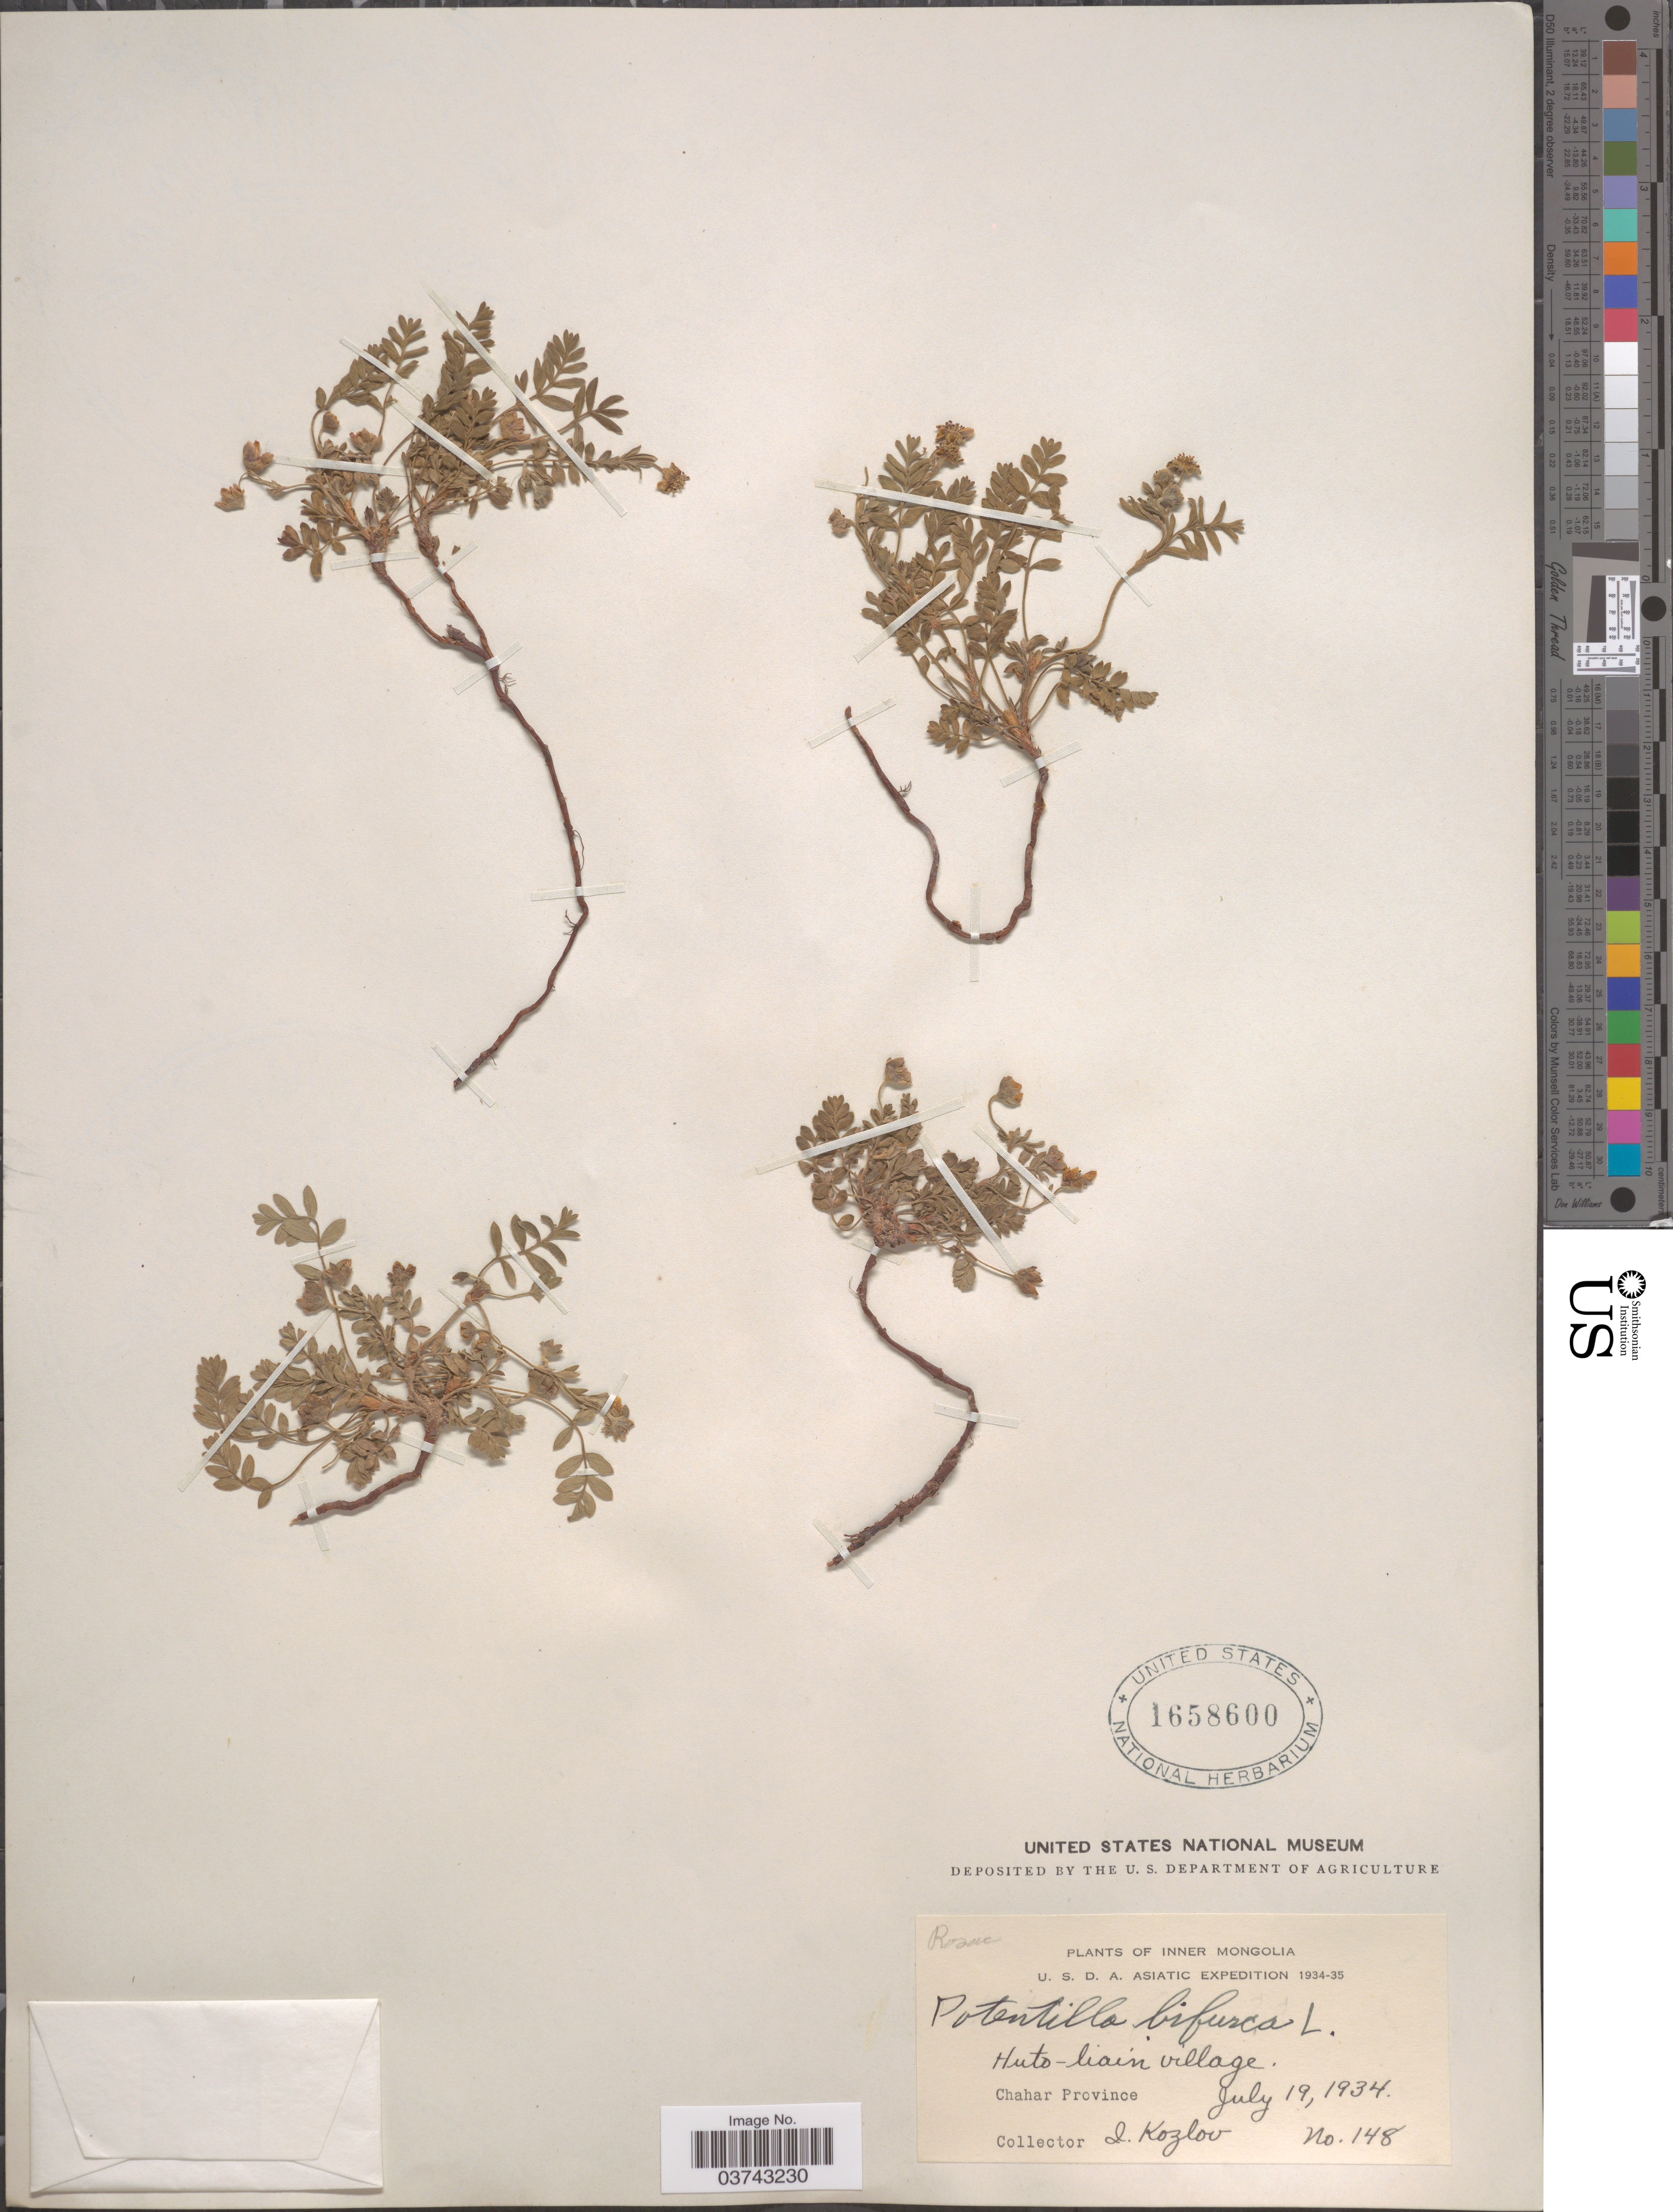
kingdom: Plantae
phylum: Tracheophyta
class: Magnoliopsida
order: Rosales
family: Rosaceae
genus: Sibbaldianthe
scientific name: Sibbaldianthe bifurca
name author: (L.) Kurtto & T. Erikss.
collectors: I. Kozlov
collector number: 148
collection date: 1934-07-19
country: China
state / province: Nei Monggol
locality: Inner Mongolia. Huto-liain village. Chahar Province.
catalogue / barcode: US 1658600